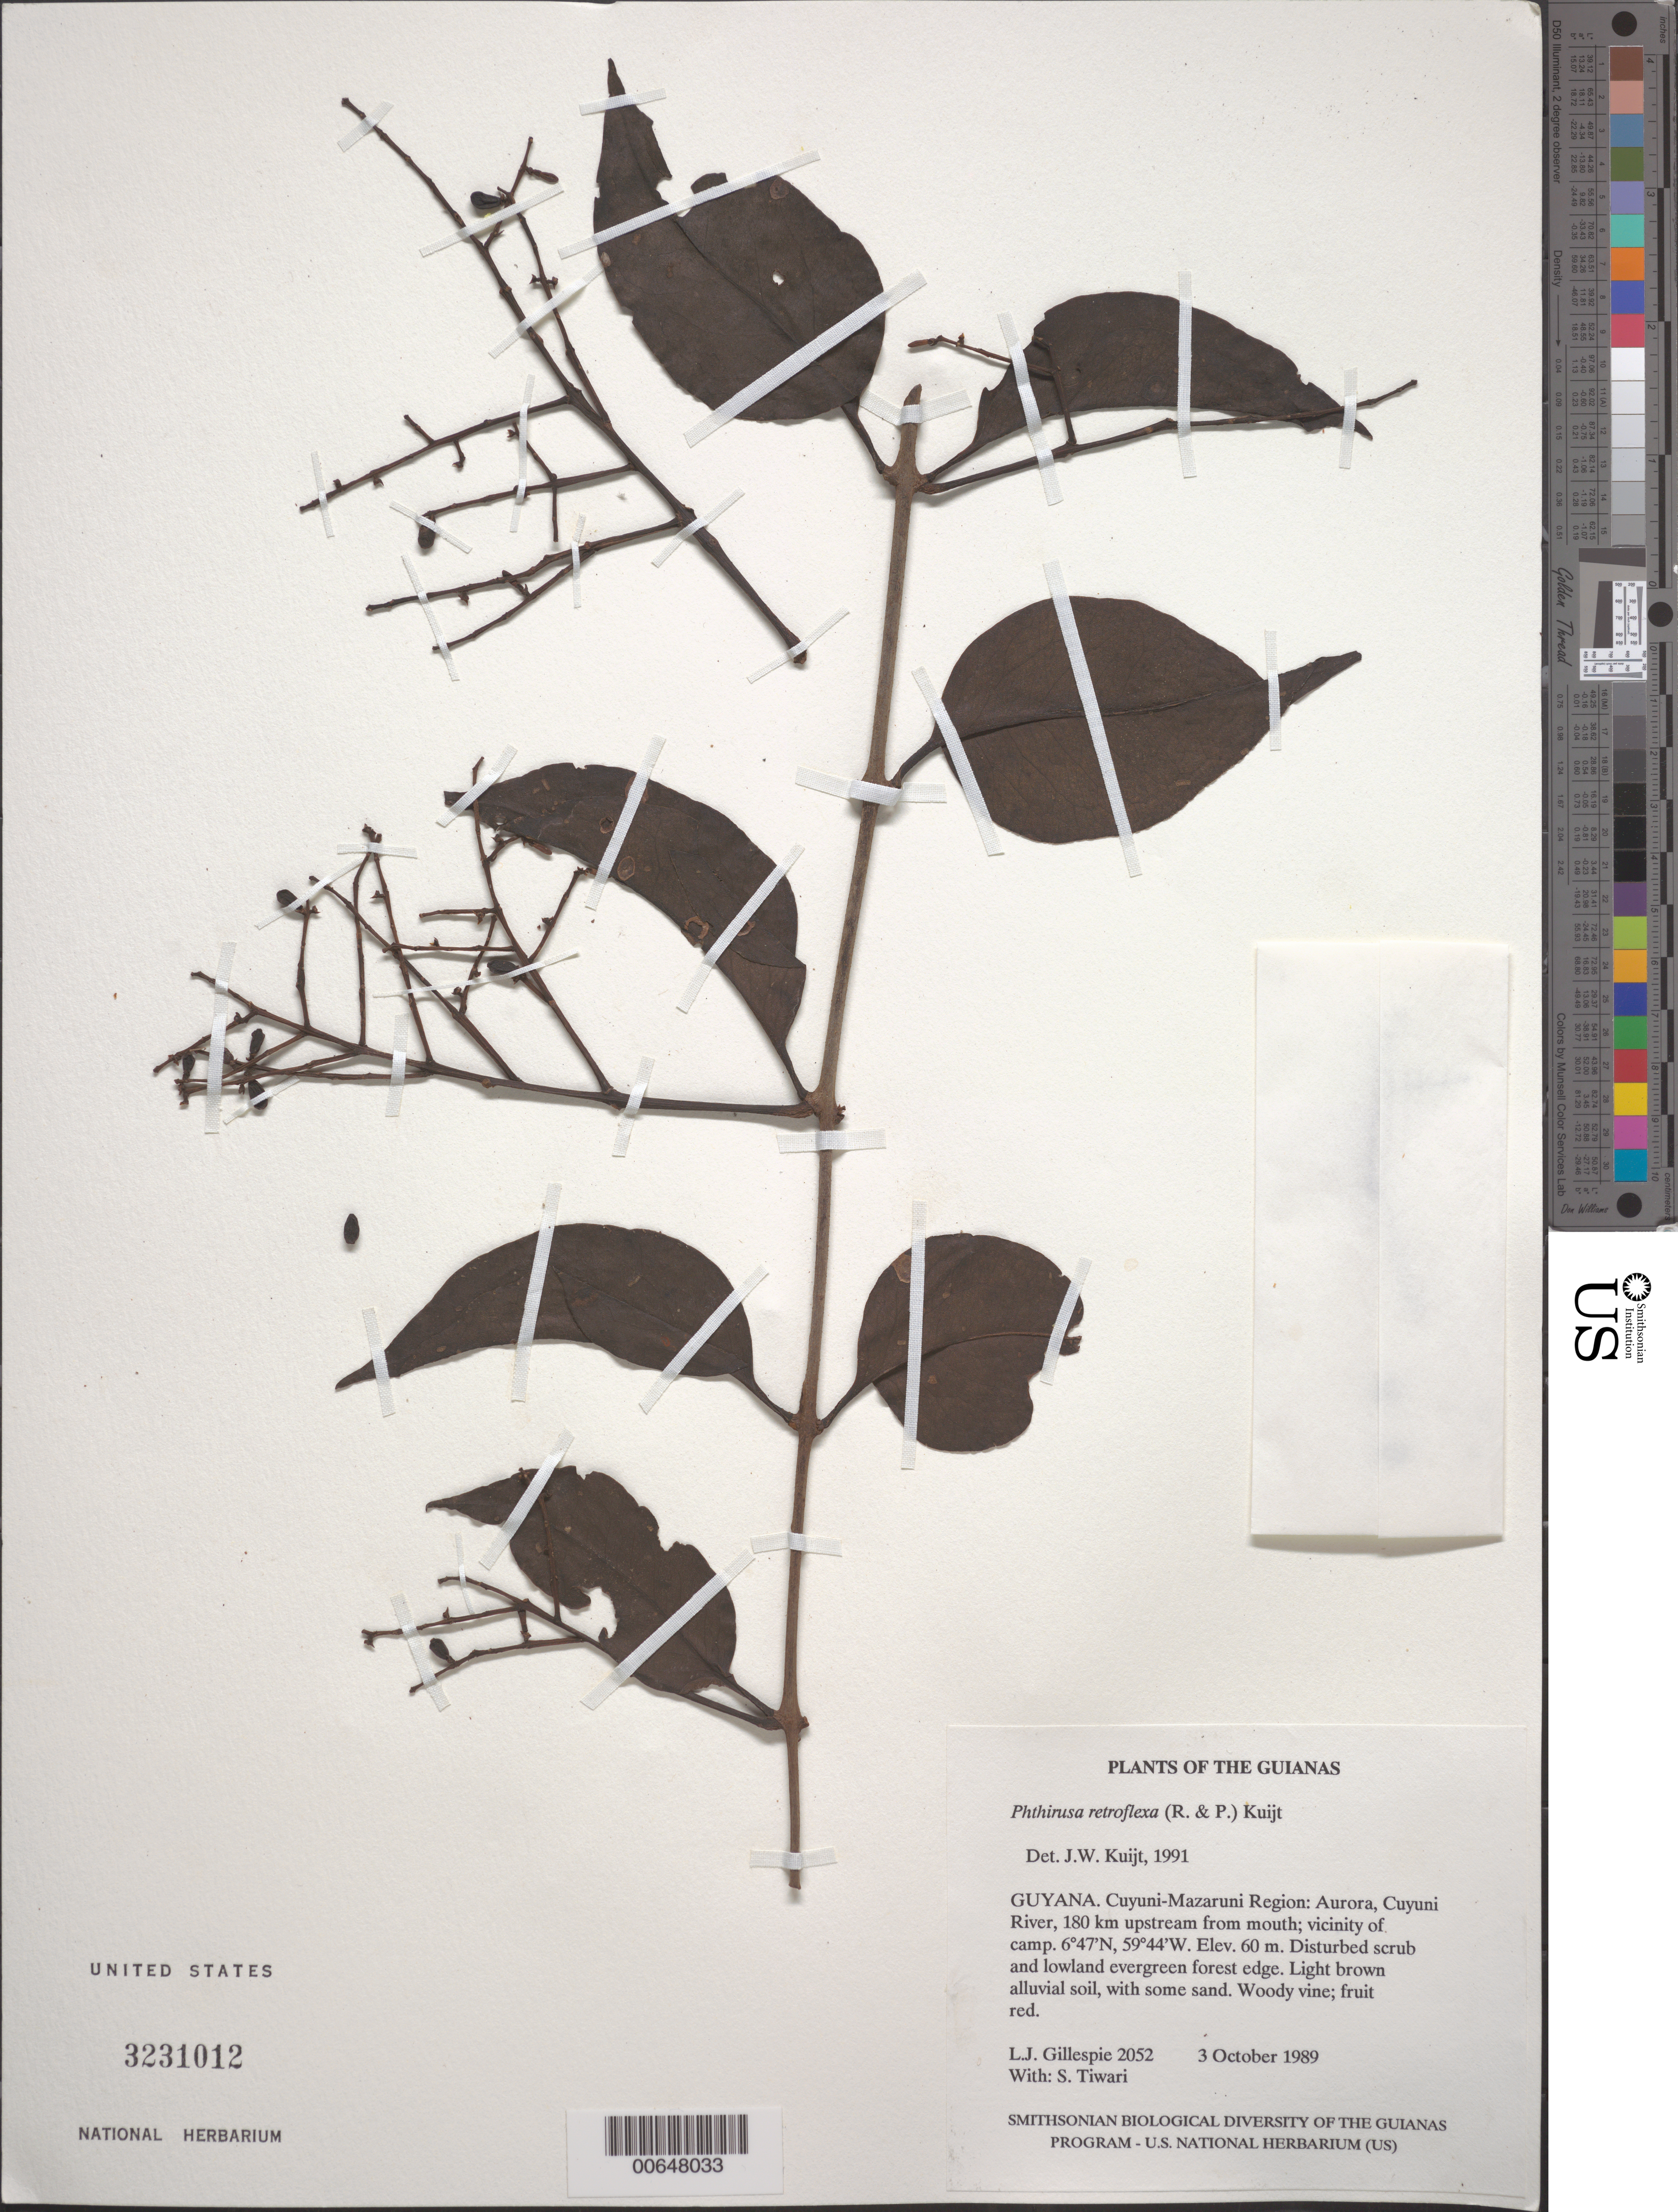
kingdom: Plantae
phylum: Tracheophyta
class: Magnoliopsida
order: Santalales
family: Loranthaceae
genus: Phthirusa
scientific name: Phthirusa retroflexa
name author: (Ruiz & Pav.) Kuijt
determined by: Kuijt, Job, (CANADA)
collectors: L. J. Gillespie & S. Tiwari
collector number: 2052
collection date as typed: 3 October 1989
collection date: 1989-10-03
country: Guyana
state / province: Cuyuni-Mazaruni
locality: Aurora, Cuyuni River, 180 km upstream from mouth; vicinity of camp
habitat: Disturbed scrub and lowland evergreen forest edge. Light brown alluvial soil, with some sand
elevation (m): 60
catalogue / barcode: US 3231012